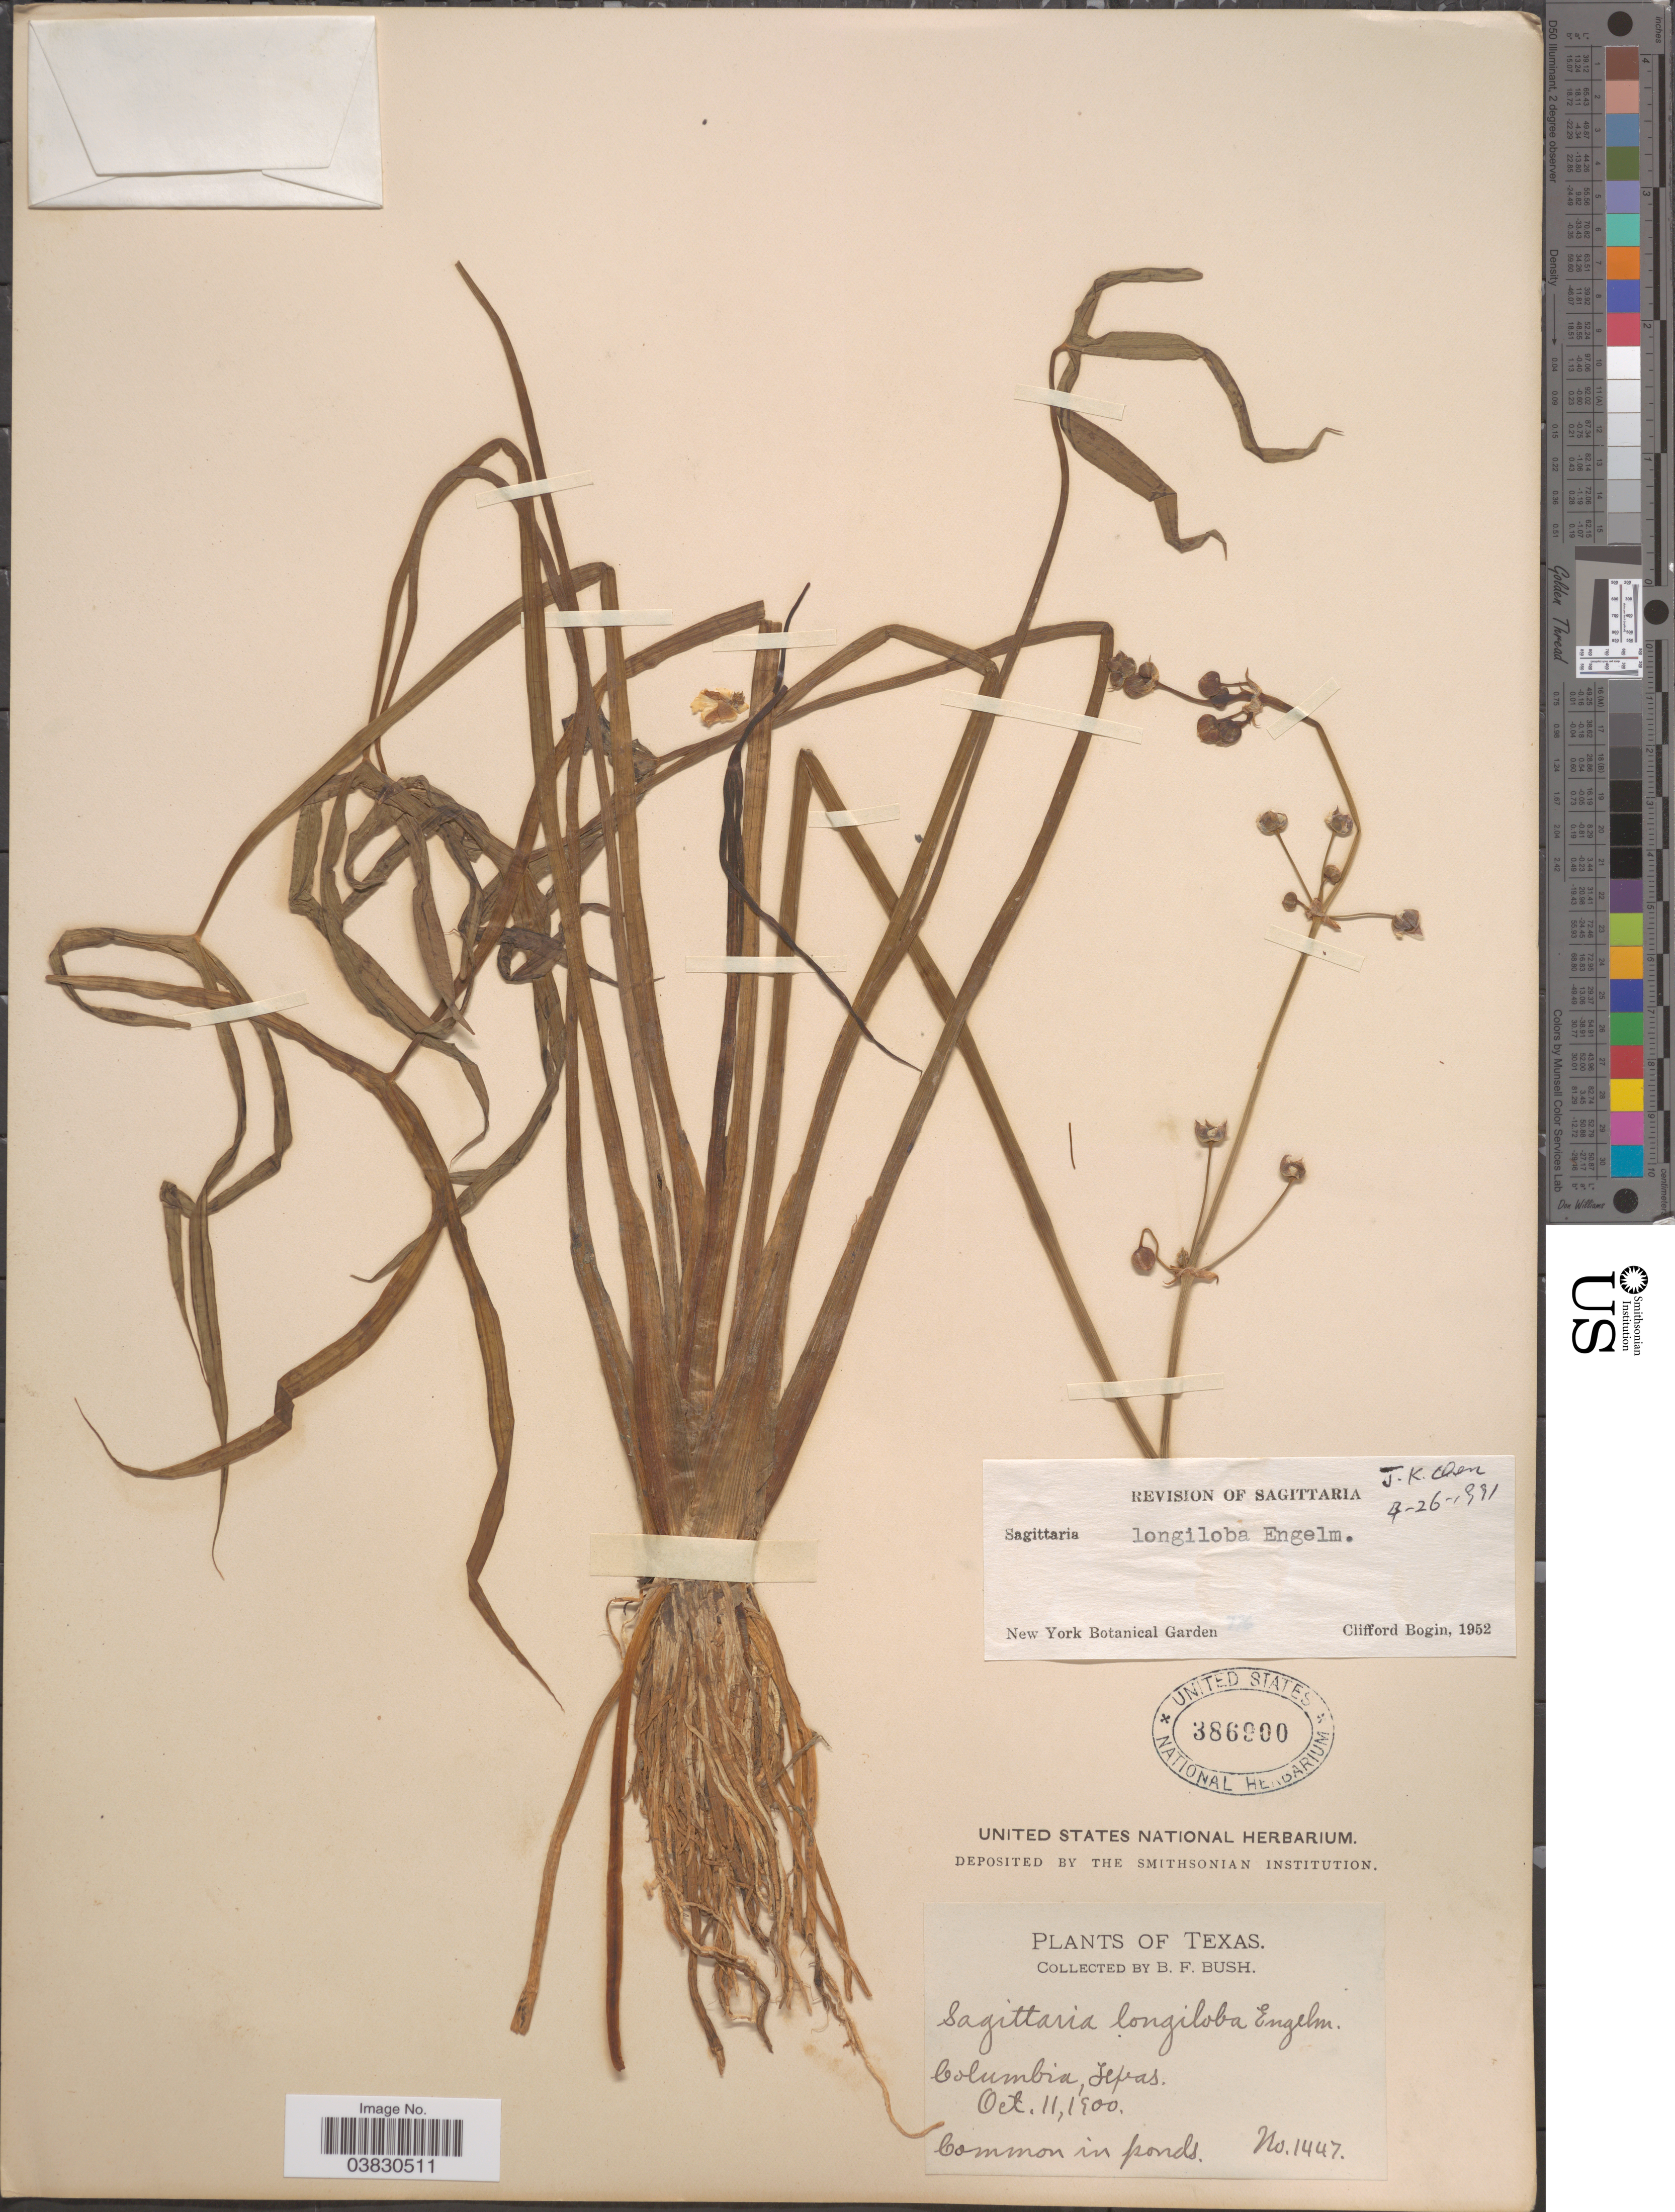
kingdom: Plantae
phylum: Tracheophyta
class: Liliopsida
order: Alismatales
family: Alismataceae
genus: Sagittaria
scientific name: Sagittaria longiloba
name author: Engelm. ex J.G. Sm.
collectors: B. F. Bush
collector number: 1447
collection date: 1900-10-11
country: United States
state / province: Texas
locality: Columbia.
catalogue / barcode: US 386900